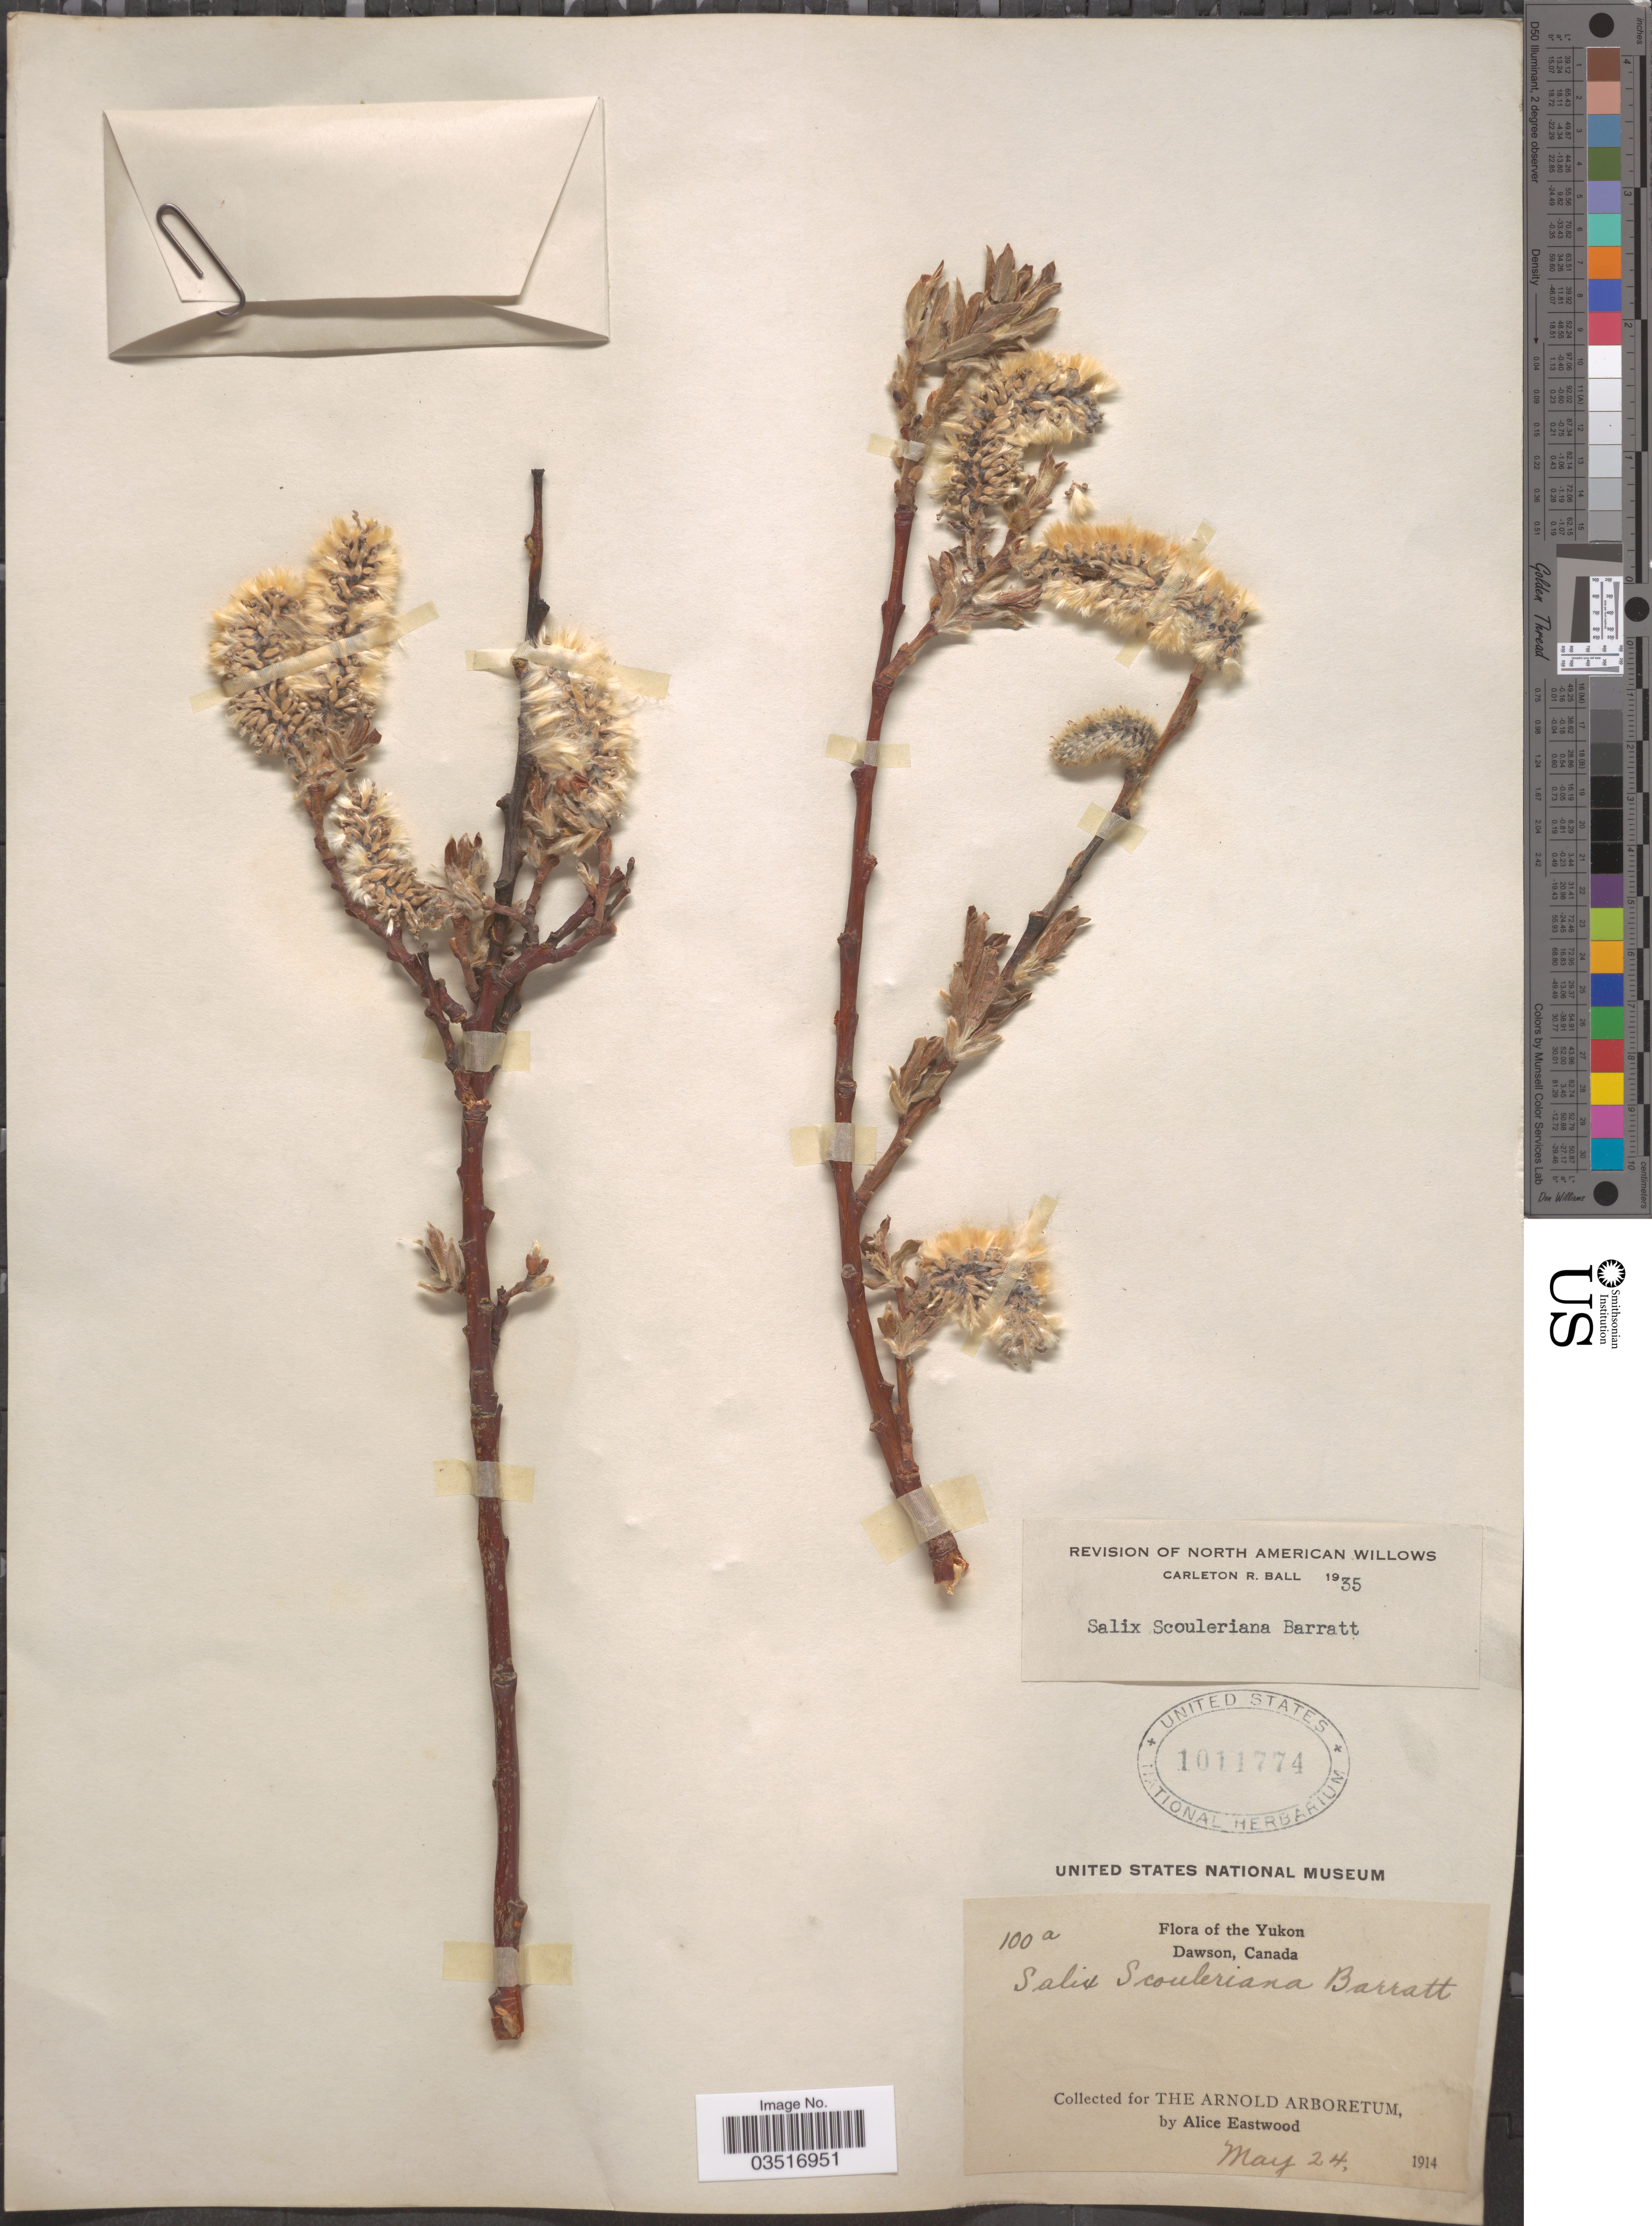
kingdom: Plantae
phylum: Tracheophyta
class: Magnoliopsida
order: Malpighiales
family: Salicaceae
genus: Salix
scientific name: Salix scouleriana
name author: Barratt ex Hook.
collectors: A. Eastwood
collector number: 100a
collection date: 1914-05-24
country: Canada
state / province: Yukon Territory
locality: Yukon. Dawson.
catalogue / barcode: US 1011774